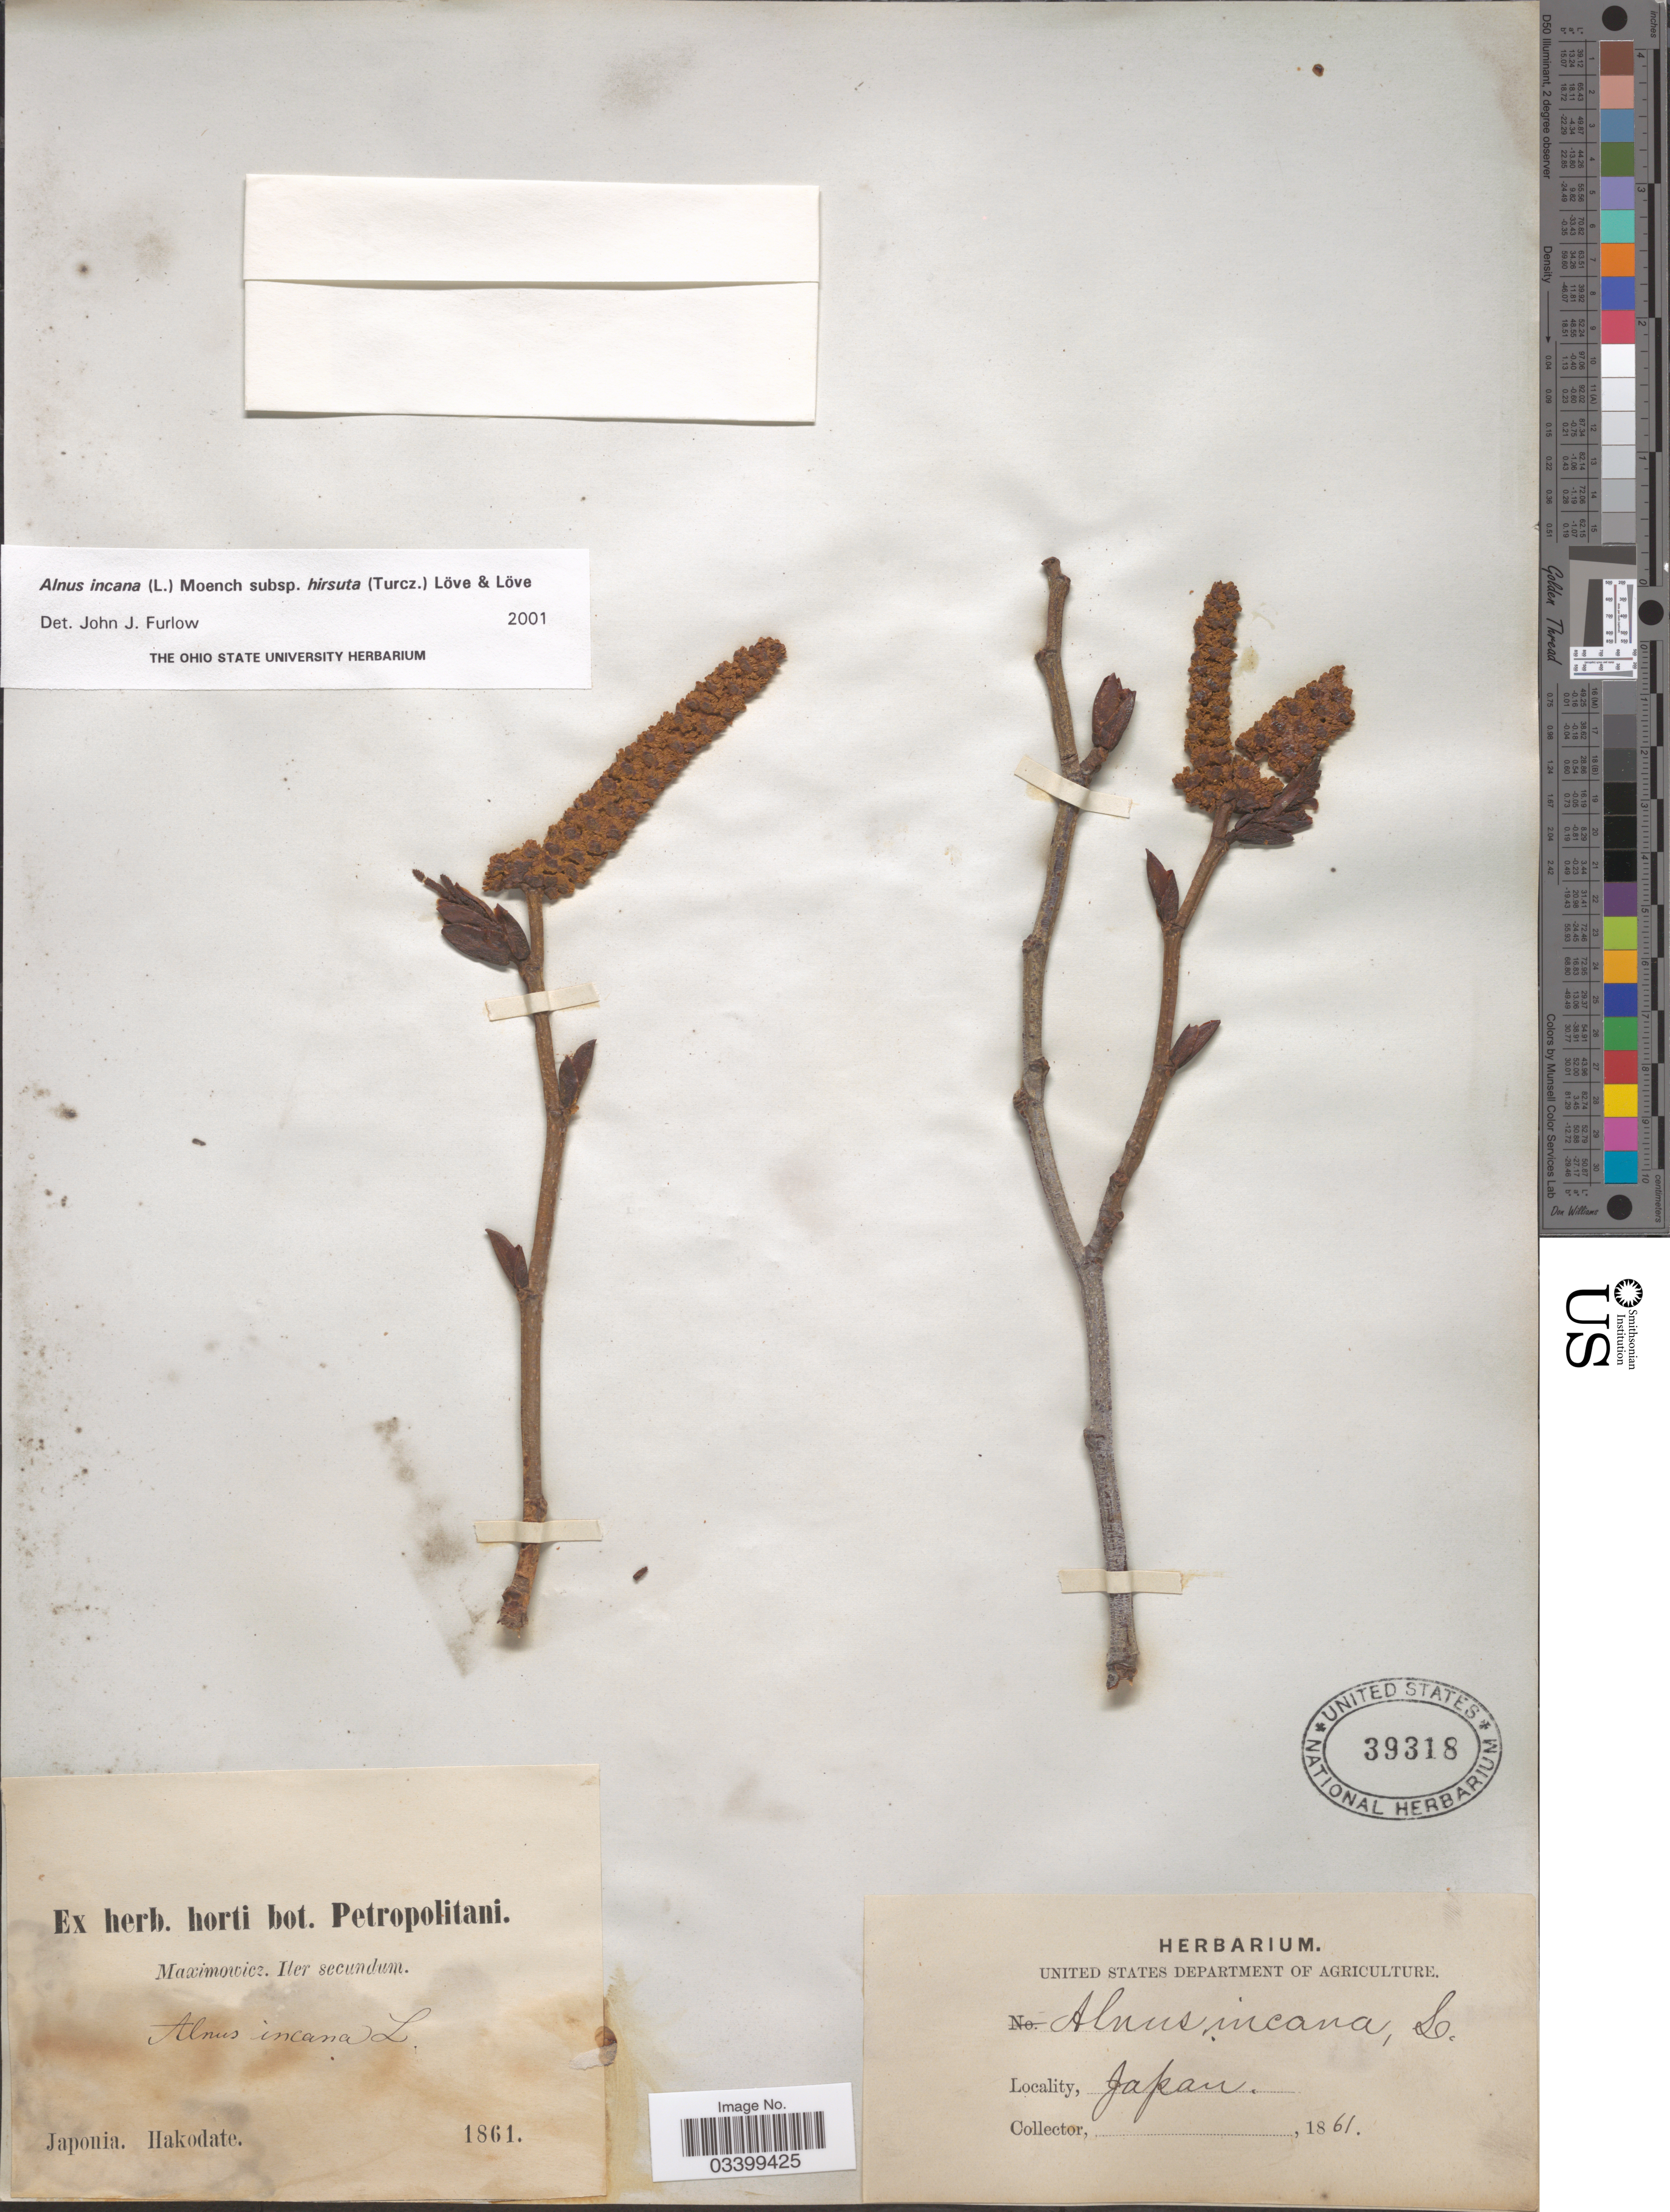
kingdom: Plantae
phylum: Tracheophyta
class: Magnoliopsida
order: Fagales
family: Betulaceae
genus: Alnus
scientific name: Alnus incana subsp. hirsuta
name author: (Spach) Á. Löve & D. Löve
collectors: -. Maximowicz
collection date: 1861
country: Japan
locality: Hakodate.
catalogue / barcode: US 39318